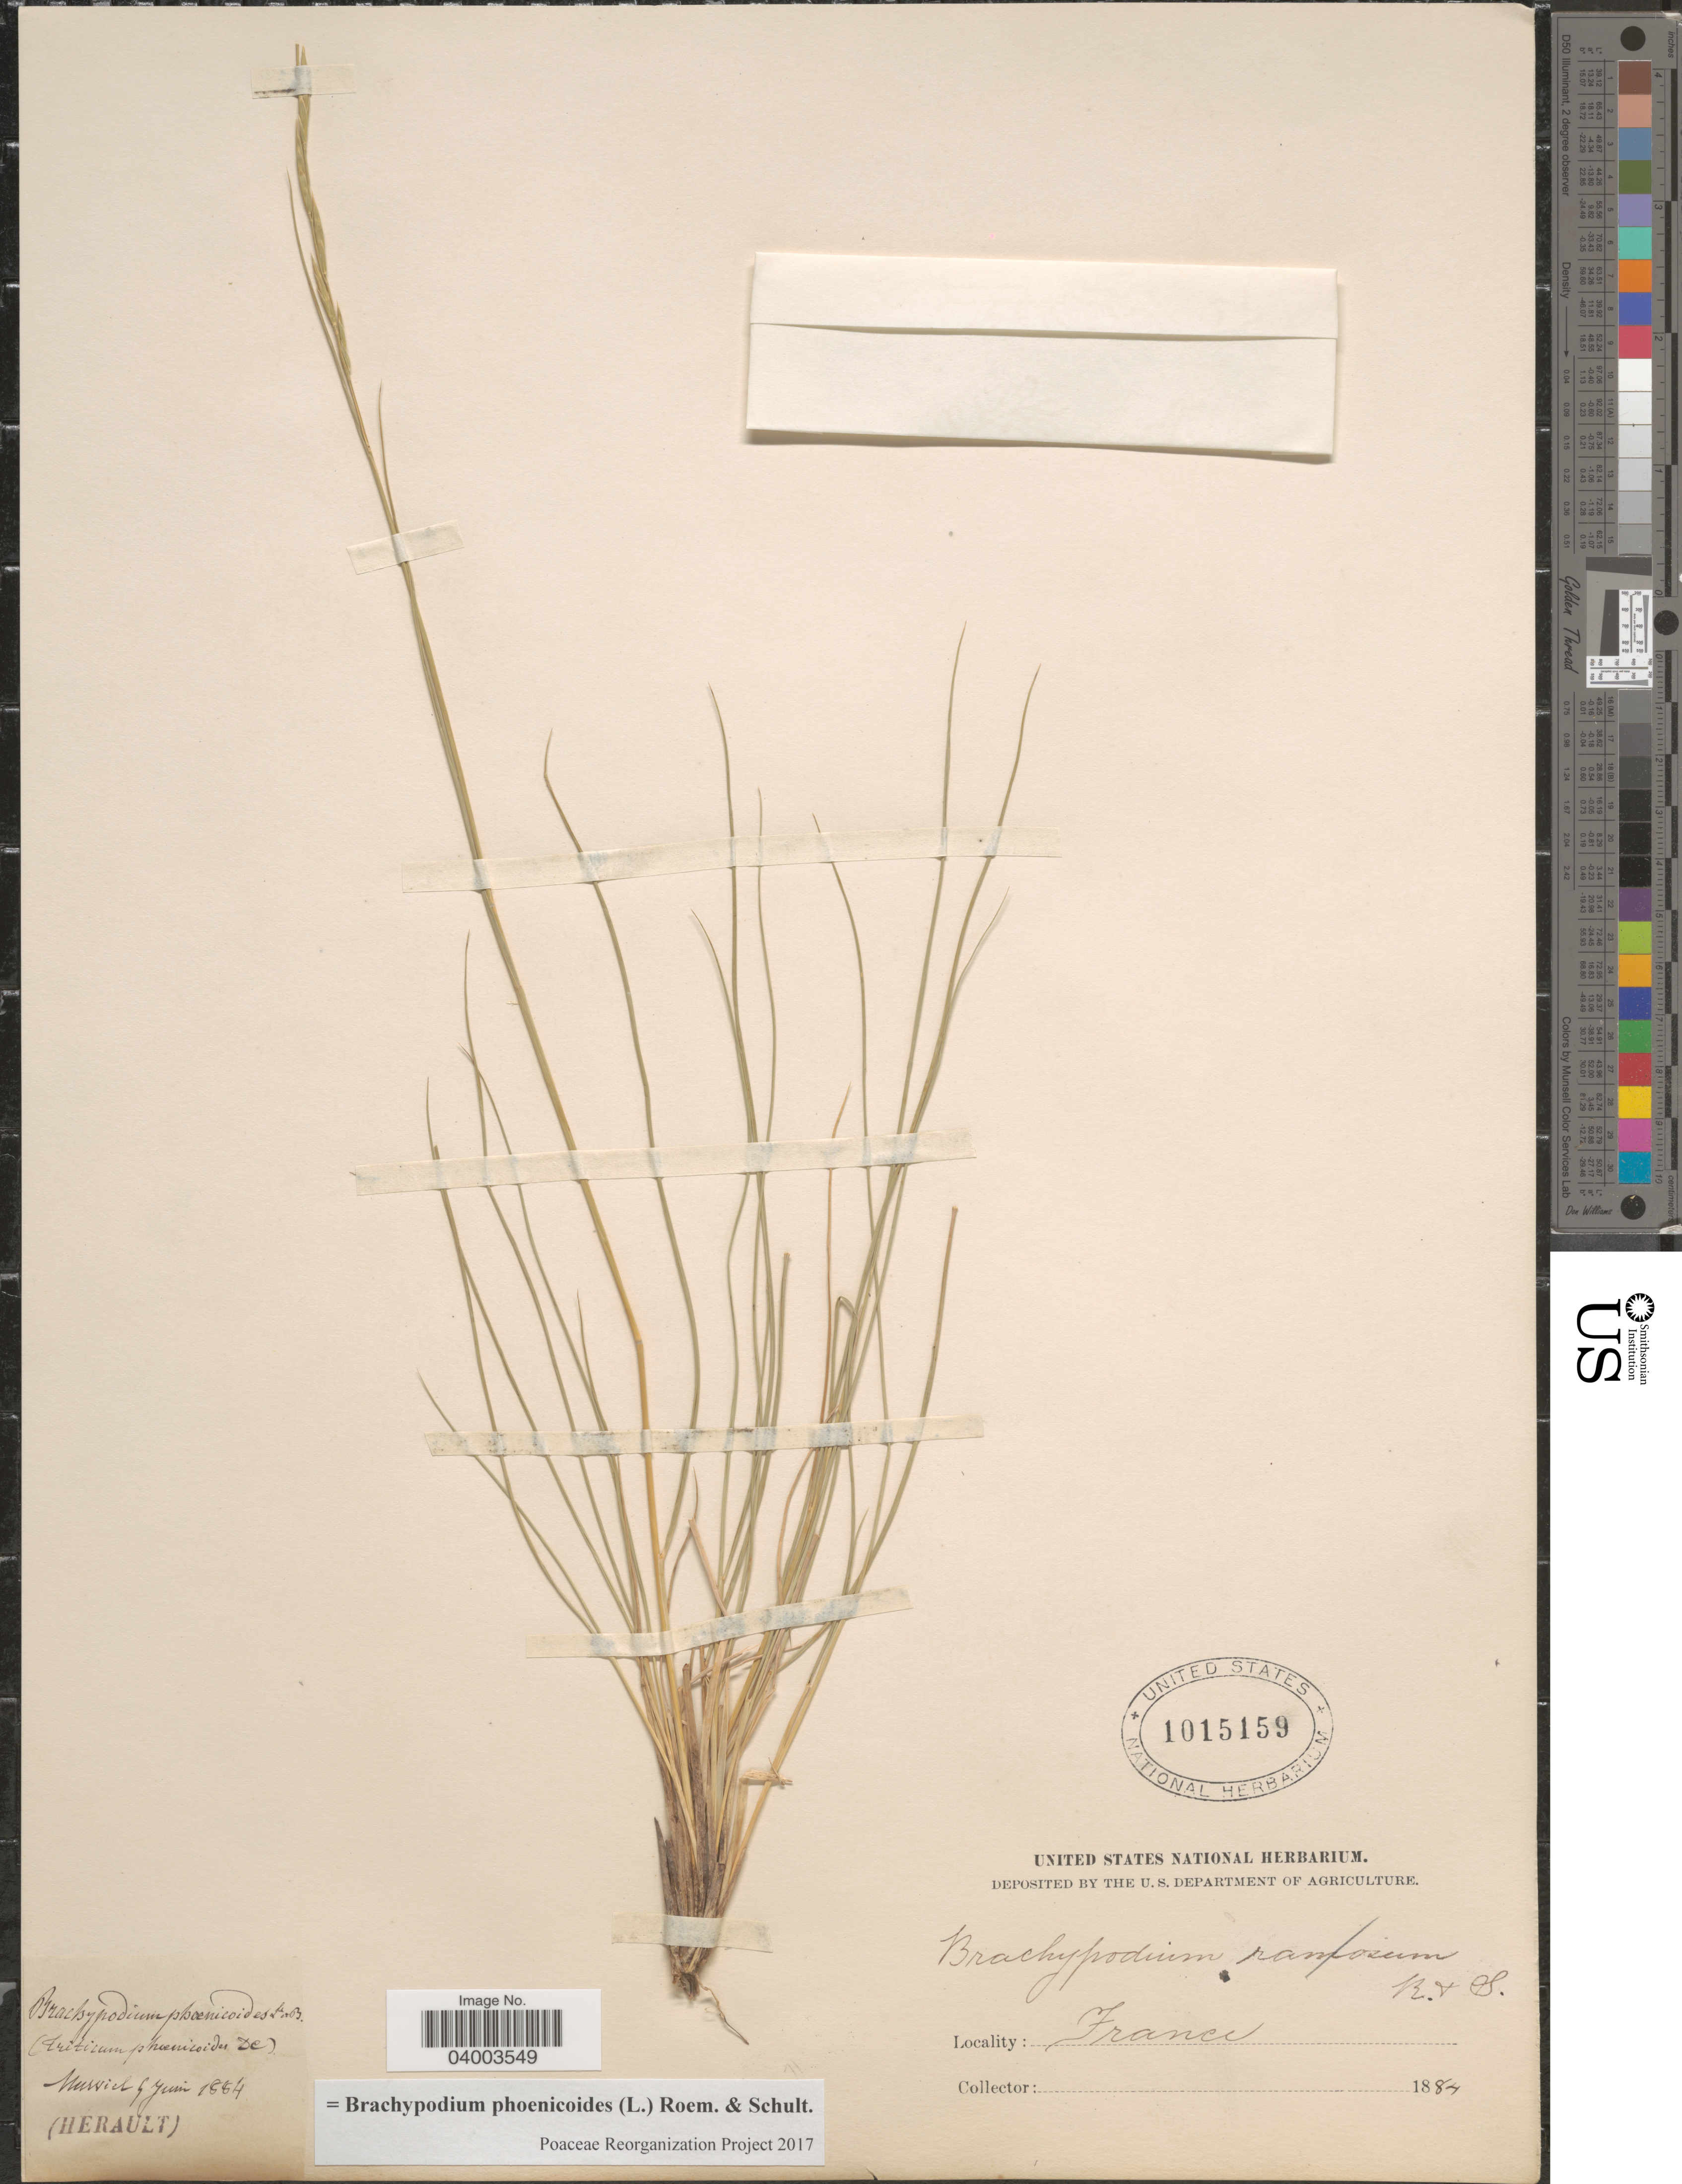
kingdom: Plantae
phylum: Tracheophyta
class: Liliopsida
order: Poales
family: Poaceae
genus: Brachypodium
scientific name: Brachypodium phoenicoides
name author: (L.) Roem. & Schult.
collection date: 1884-06-09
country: France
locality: Murviel, Herault.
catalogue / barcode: US 1015159